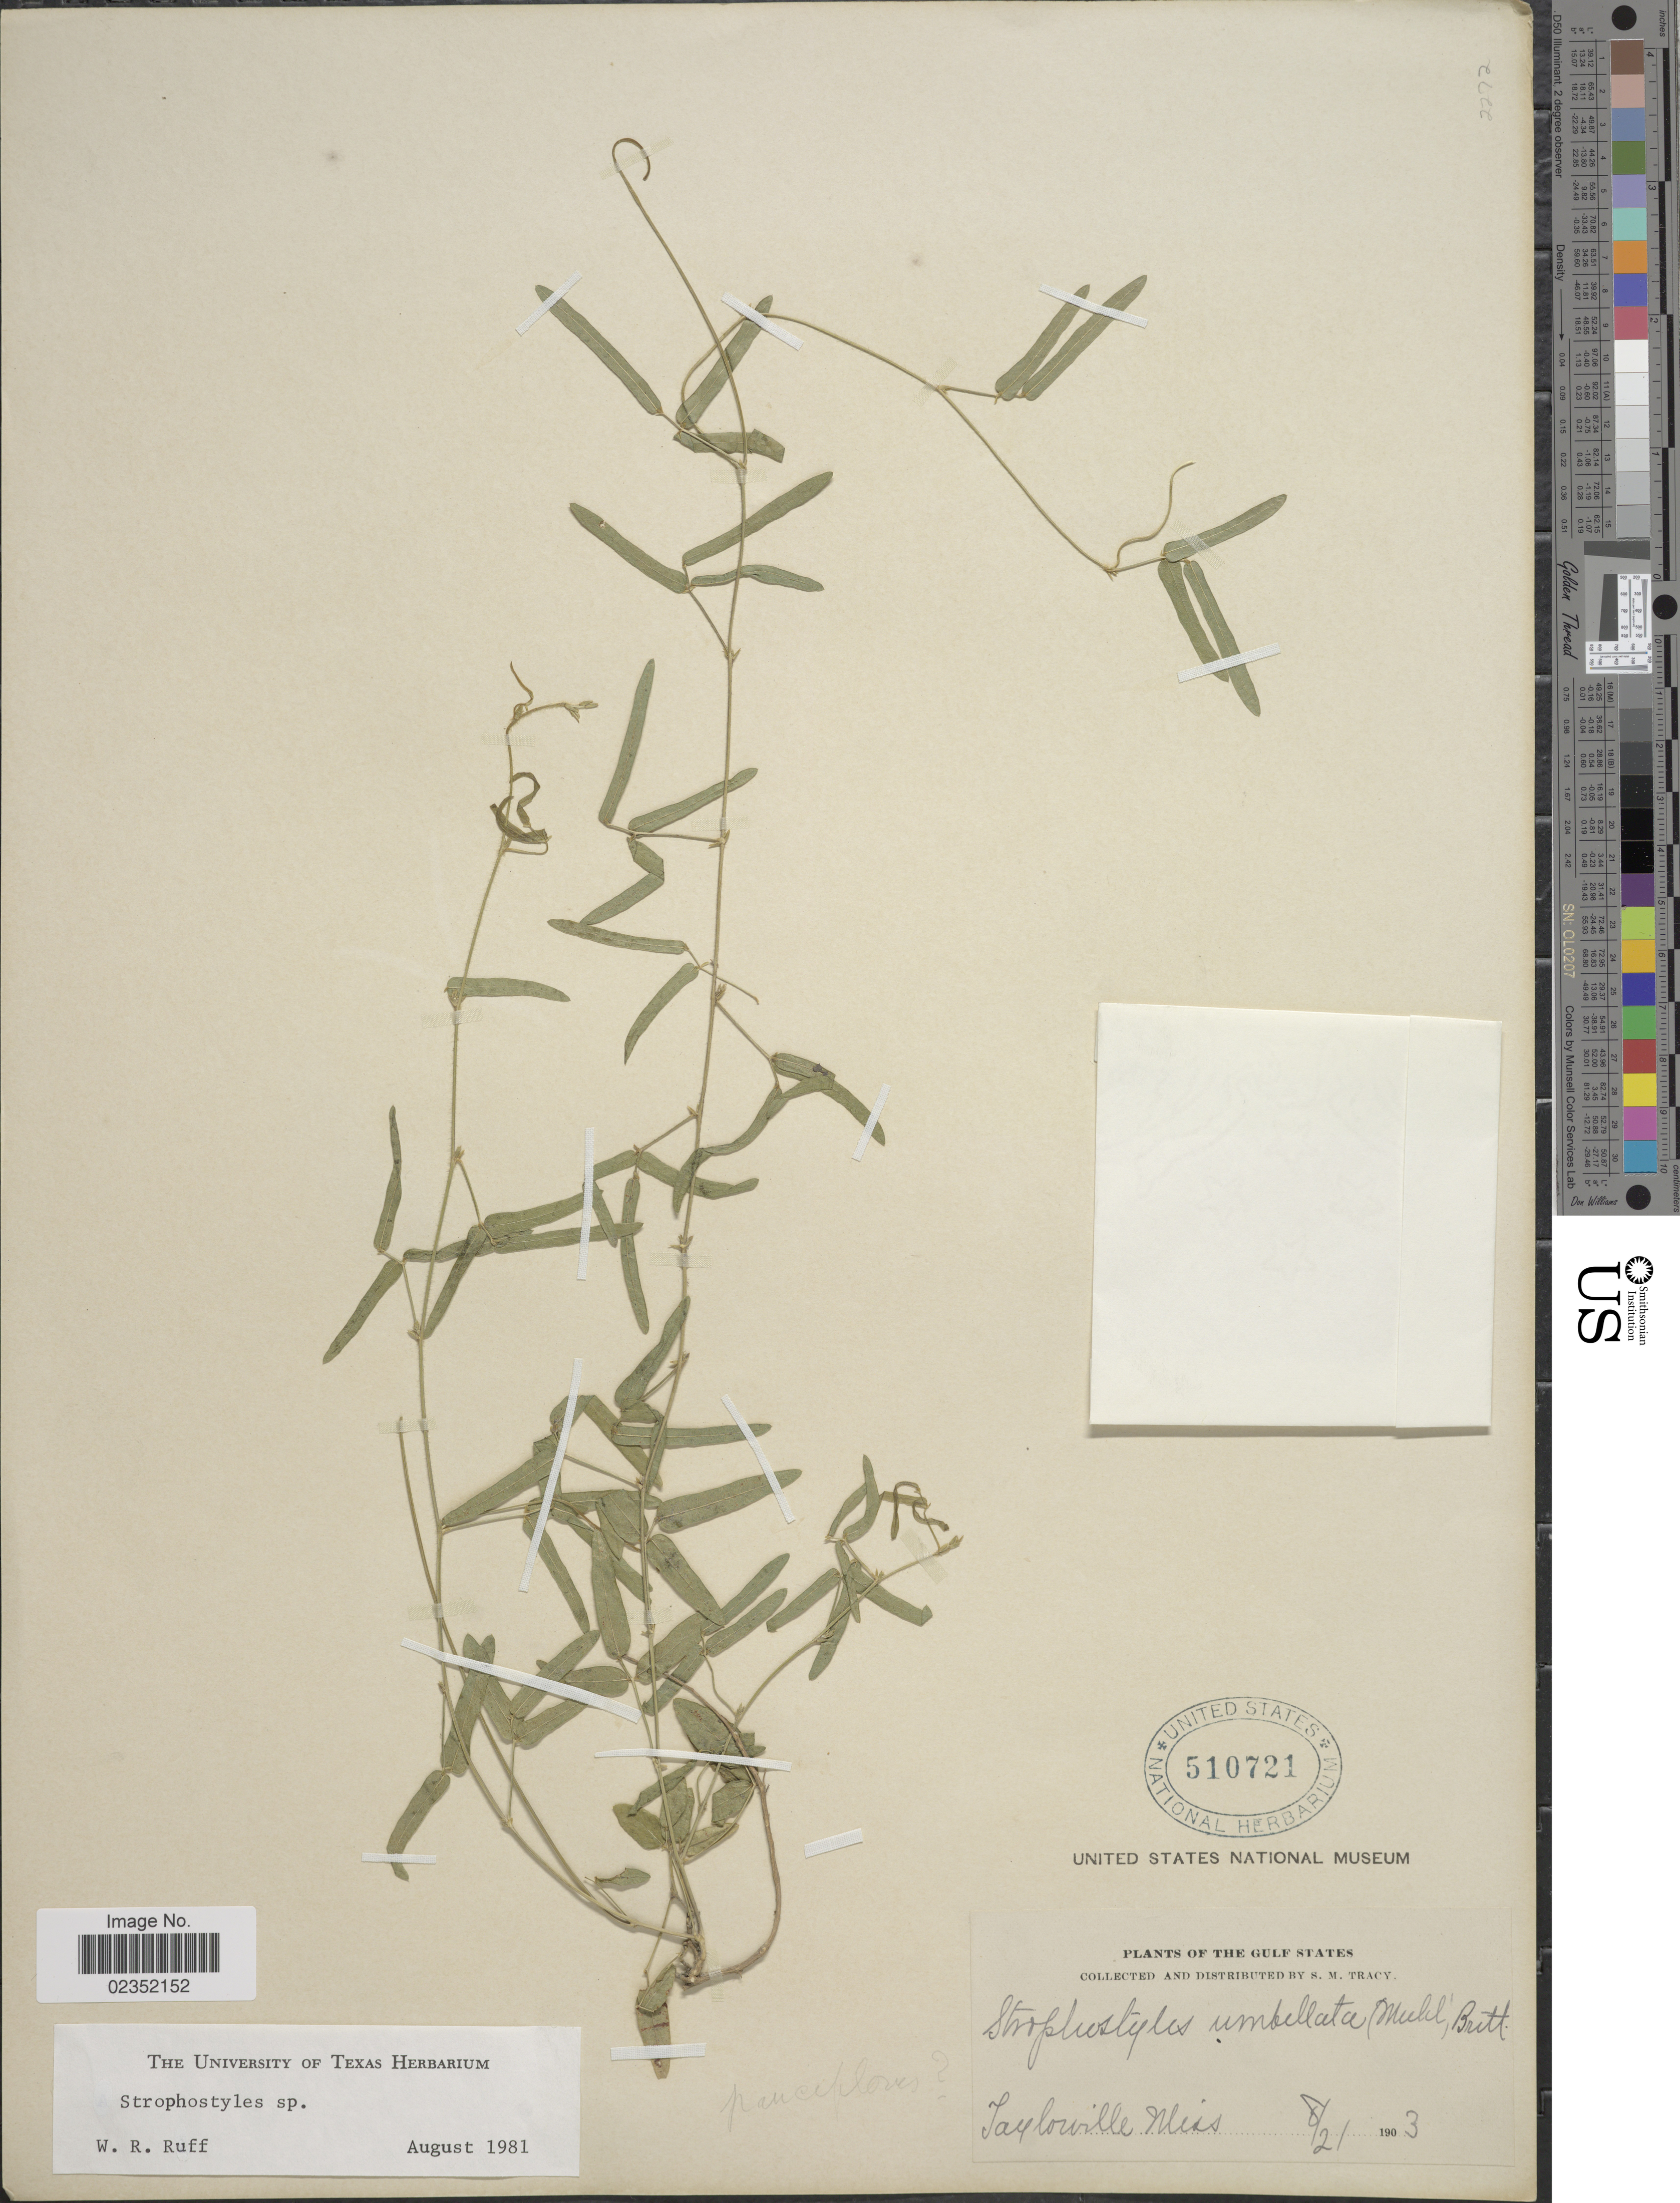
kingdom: Plantae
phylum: Tracheophyta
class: Magnoliopsida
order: Fabales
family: Fabaceae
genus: Strophostyles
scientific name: Strophostyles sp.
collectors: S. M. Tracy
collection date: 1903-08-21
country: United States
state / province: Mississippi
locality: Gulf States, Taylorville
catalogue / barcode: US 510721